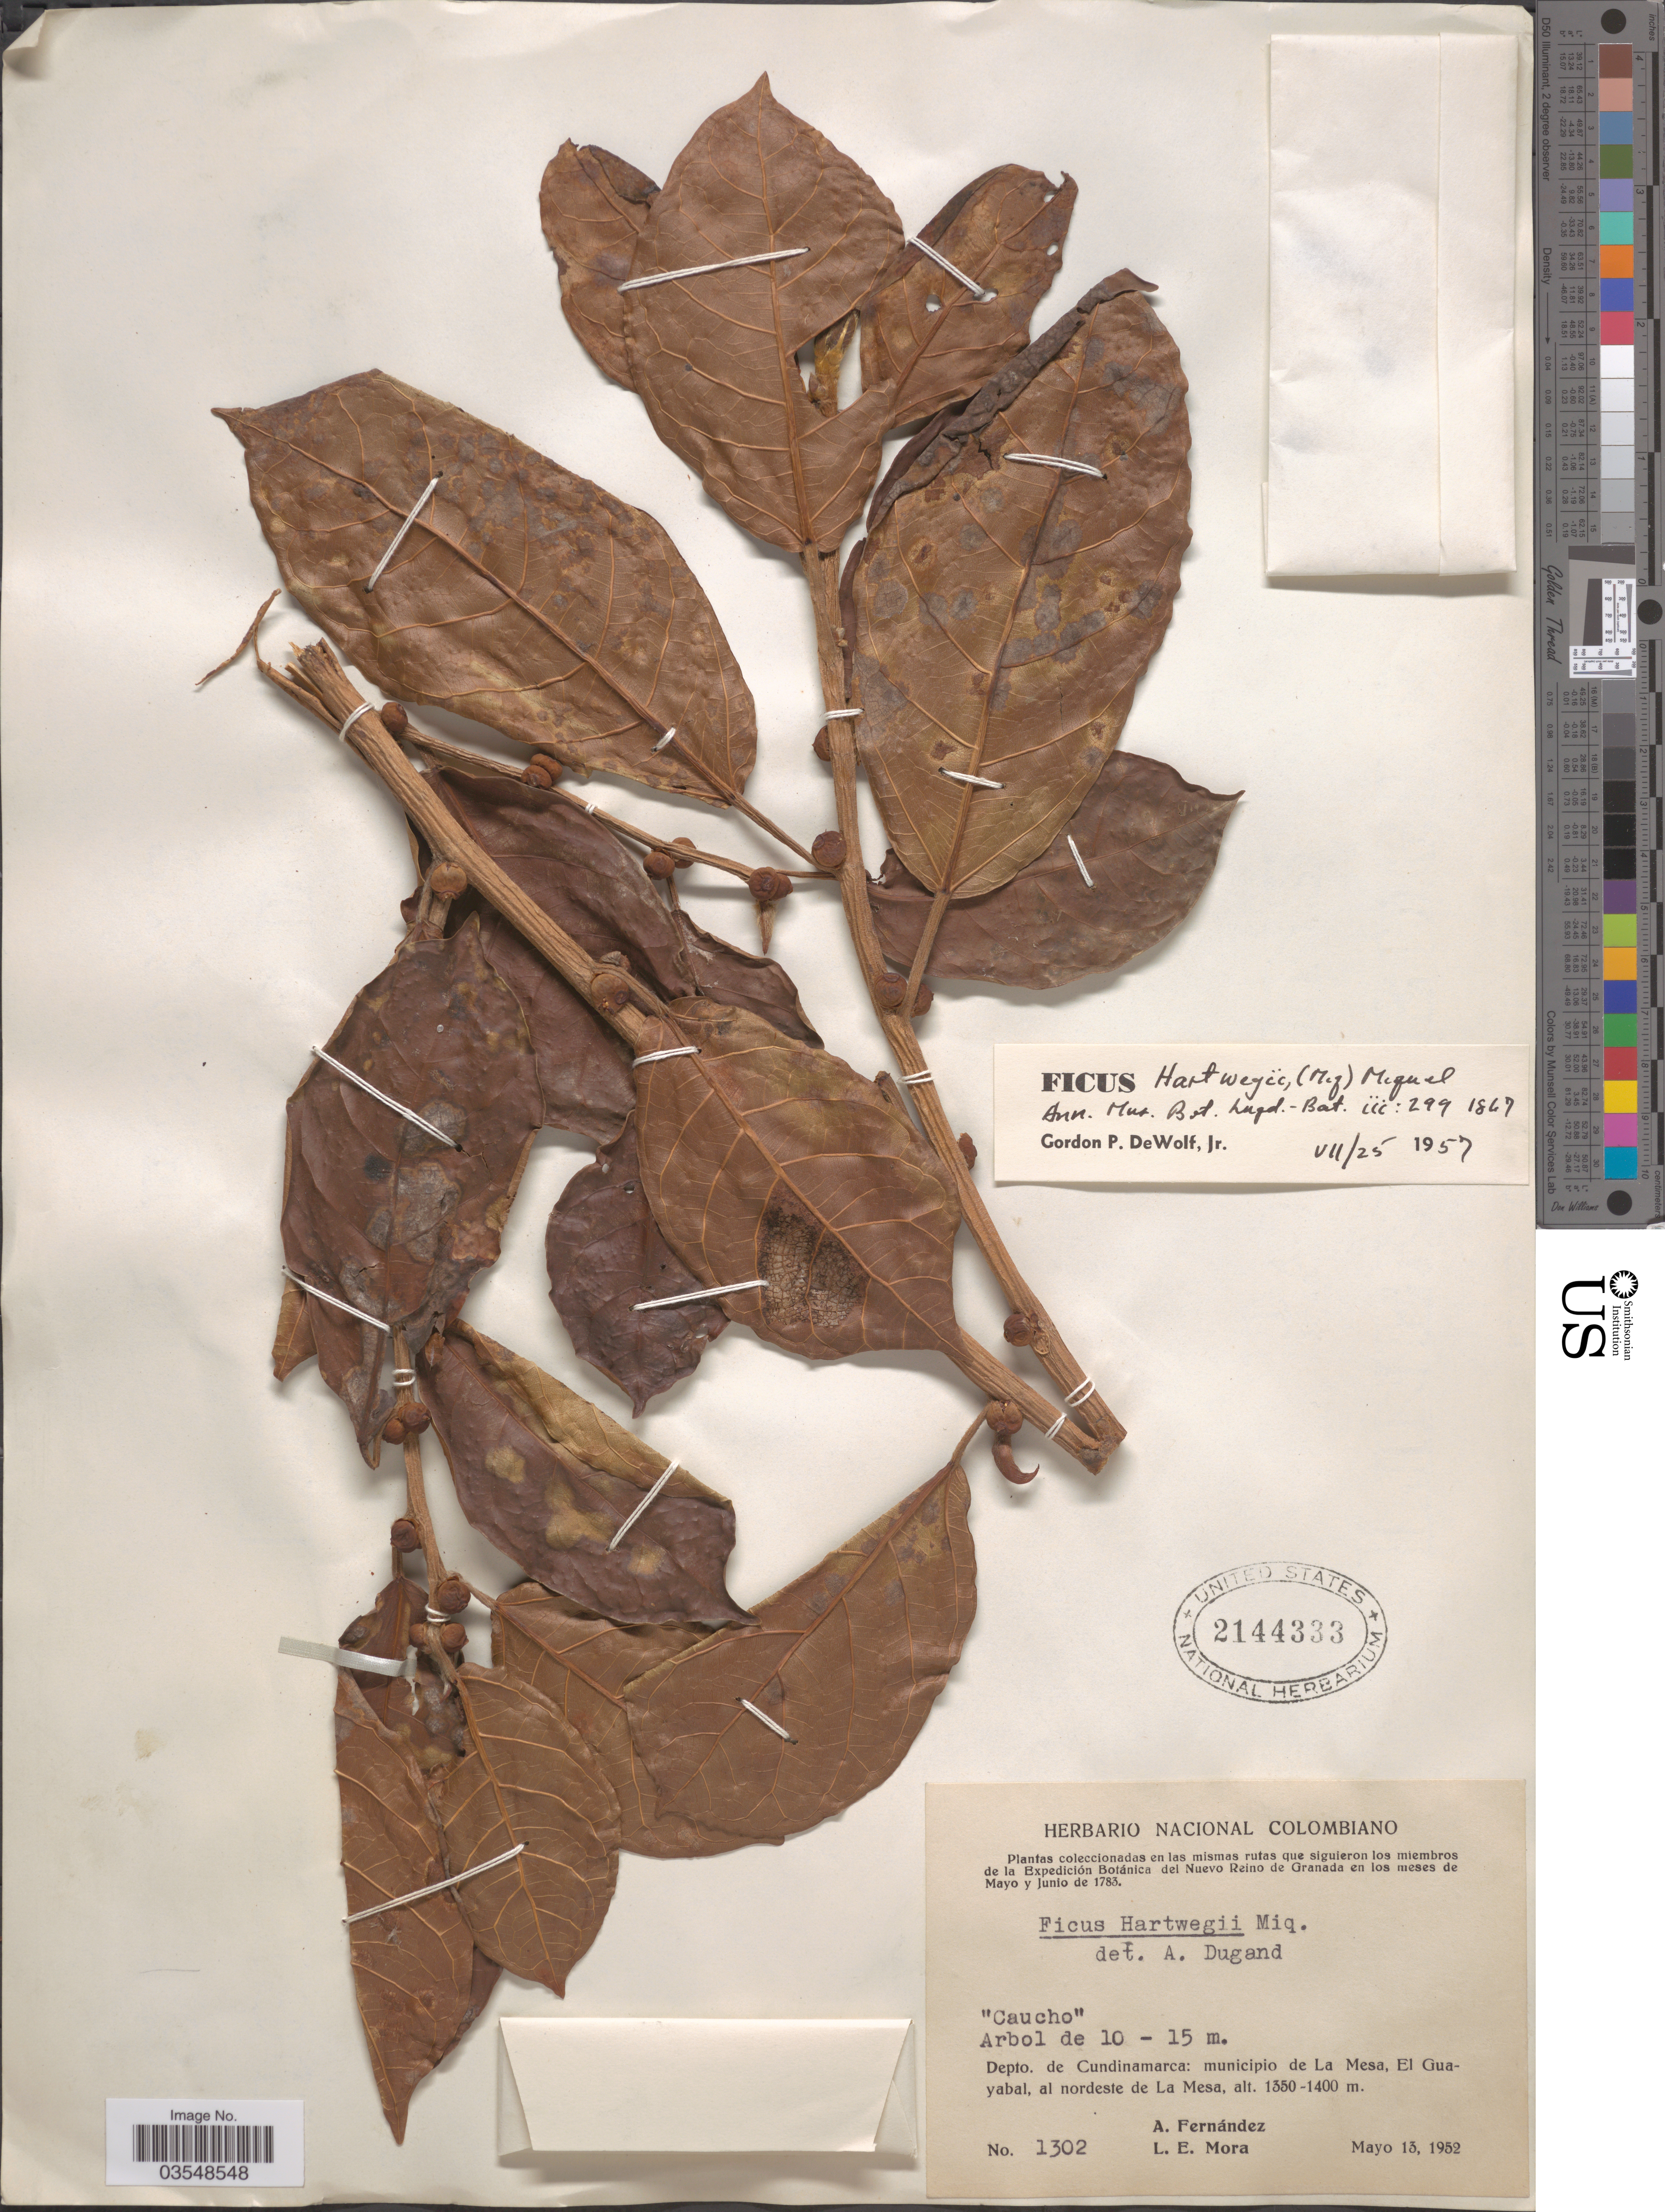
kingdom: Plantae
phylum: Tracheophyta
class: Magnoliopsida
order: Rosales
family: Moraceae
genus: Ficus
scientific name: Ficus hartwegii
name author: (Miq.) Miq.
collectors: A. Fernández & L. Mora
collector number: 1302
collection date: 1952-05-13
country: Colombia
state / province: Cundinamarca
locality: Depto. de Cundinamarca: municipio de La Mesa, El Guayabal, al nordeste de La Mesa.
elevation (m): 1350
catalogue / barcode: US 2144333